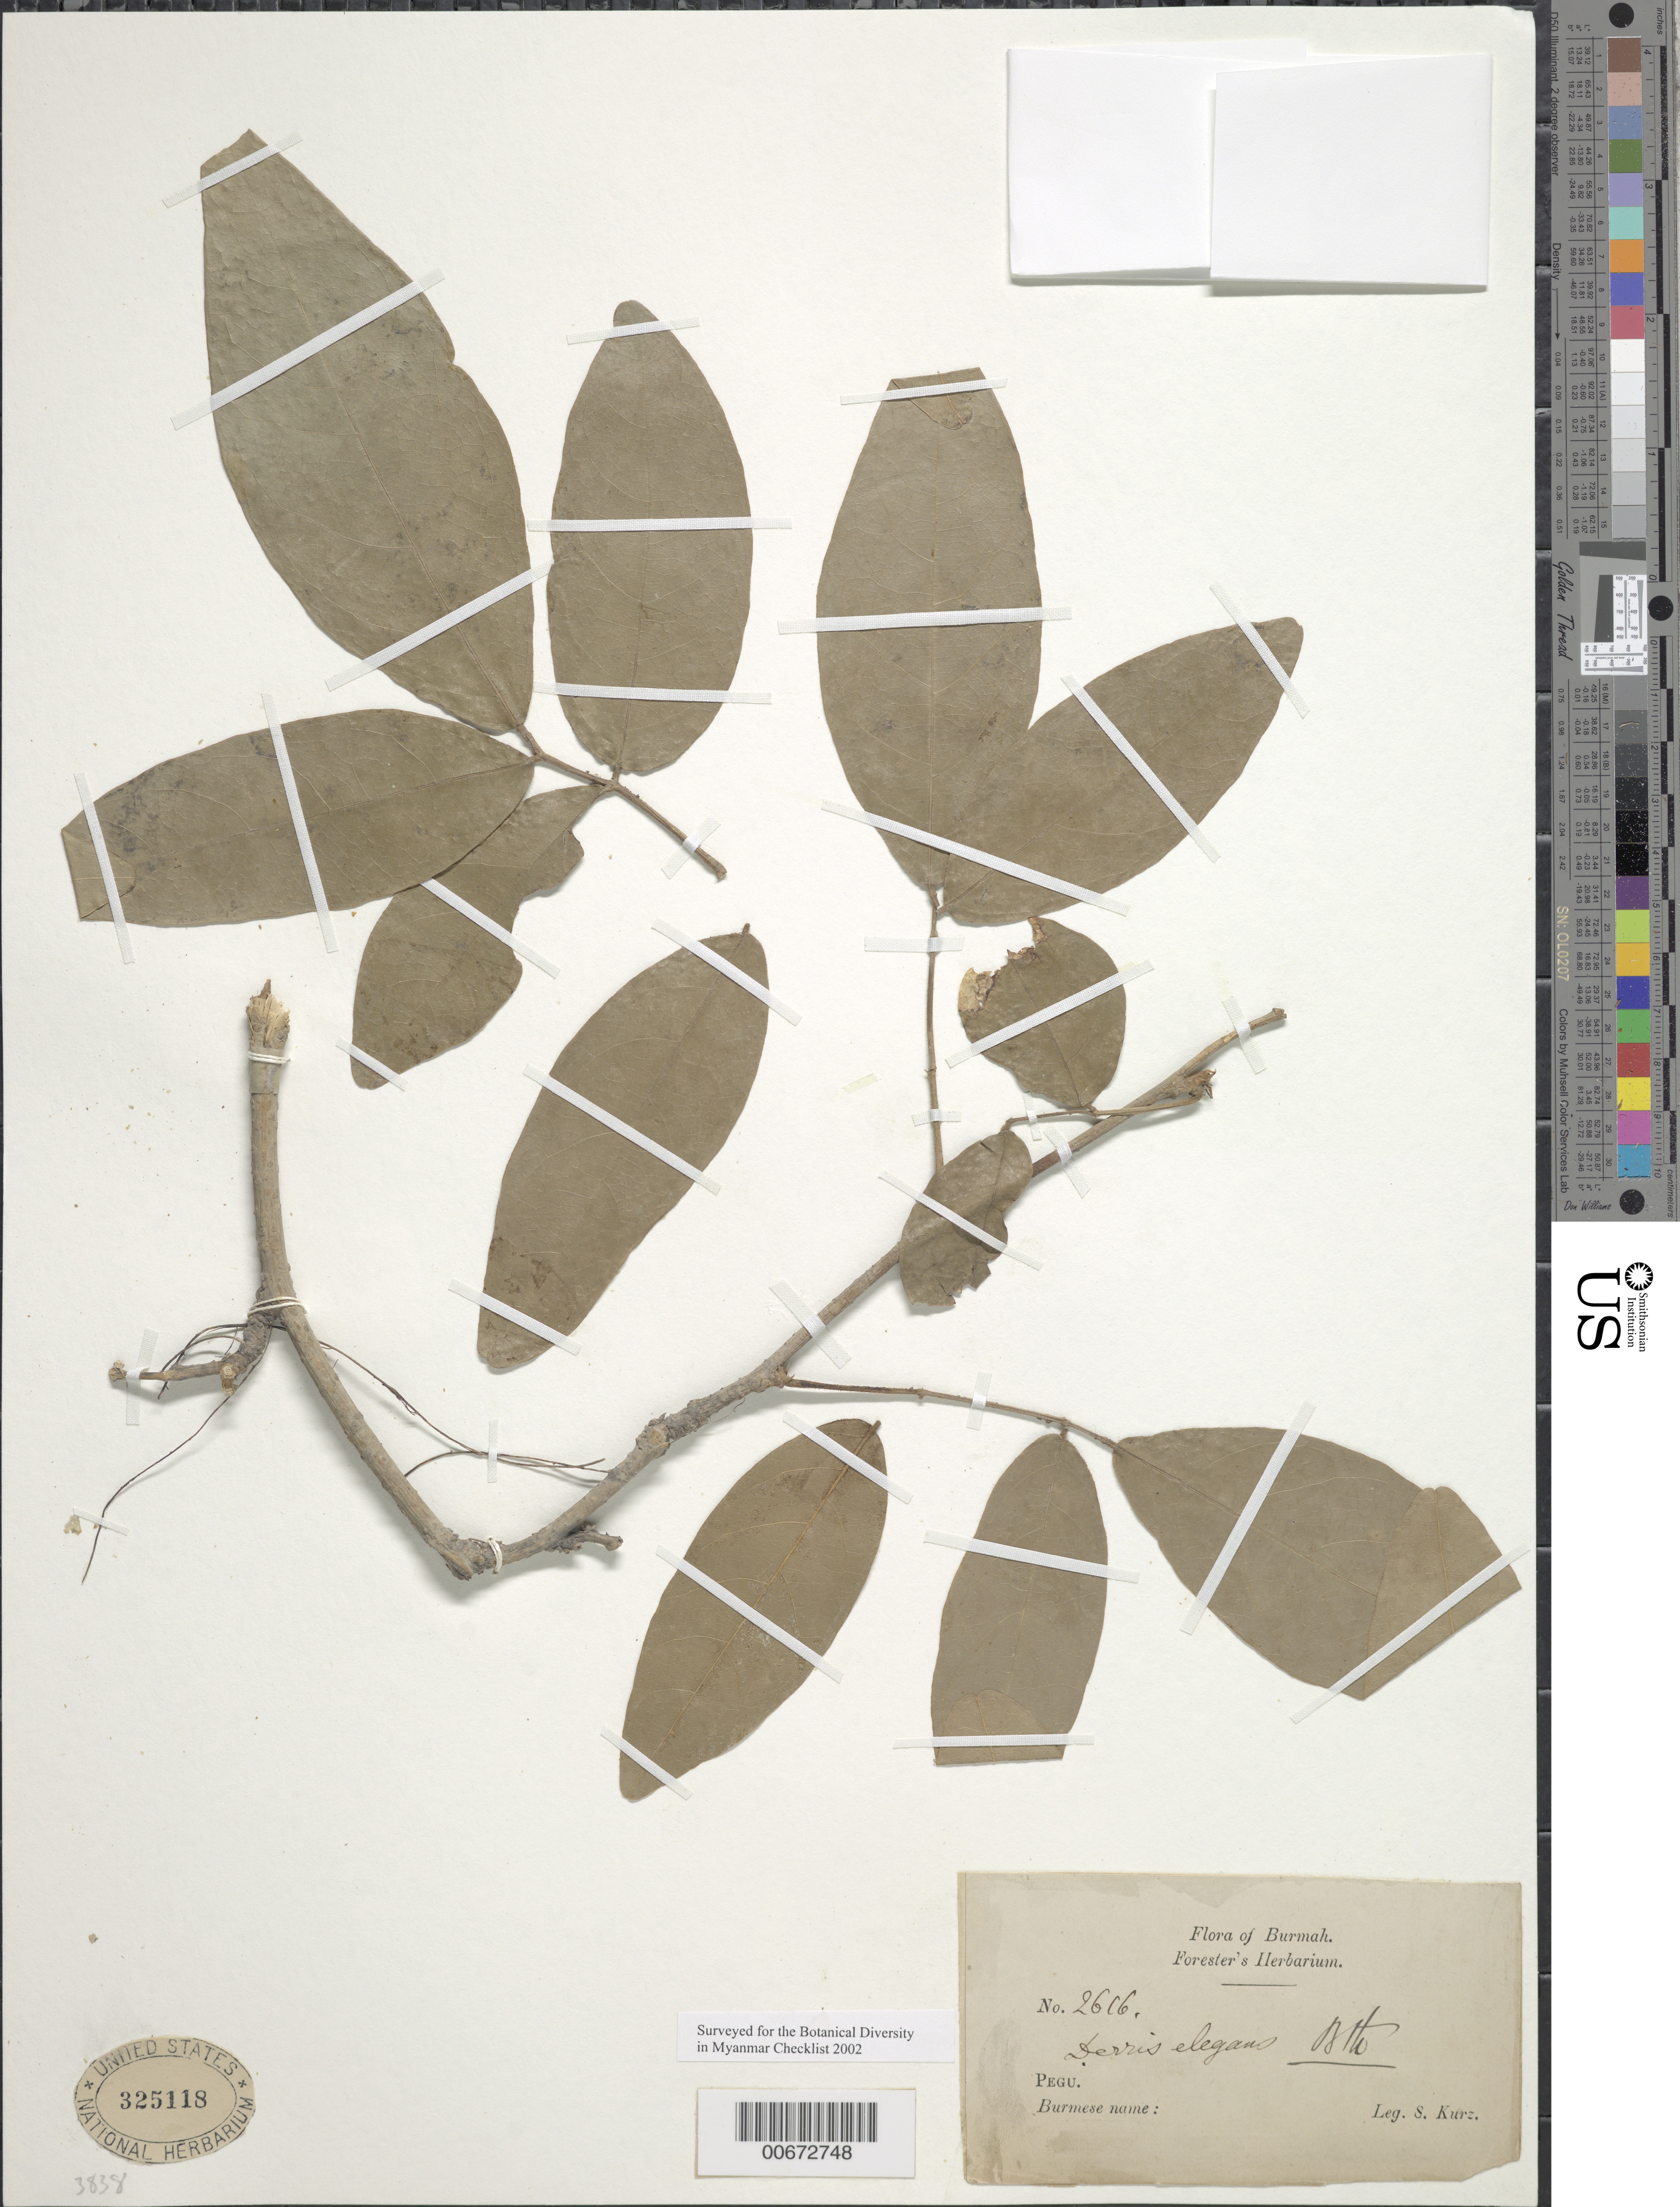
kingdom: Plantae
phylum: Tracheophyta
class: Magnoliopsida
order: Fabales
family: Fabaceae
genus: Derris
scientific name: Derris elegans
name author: Benth.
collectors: S. Kurz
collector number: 2616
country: Myanmar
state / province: Bago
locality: Pegu..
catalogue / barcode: US 325118